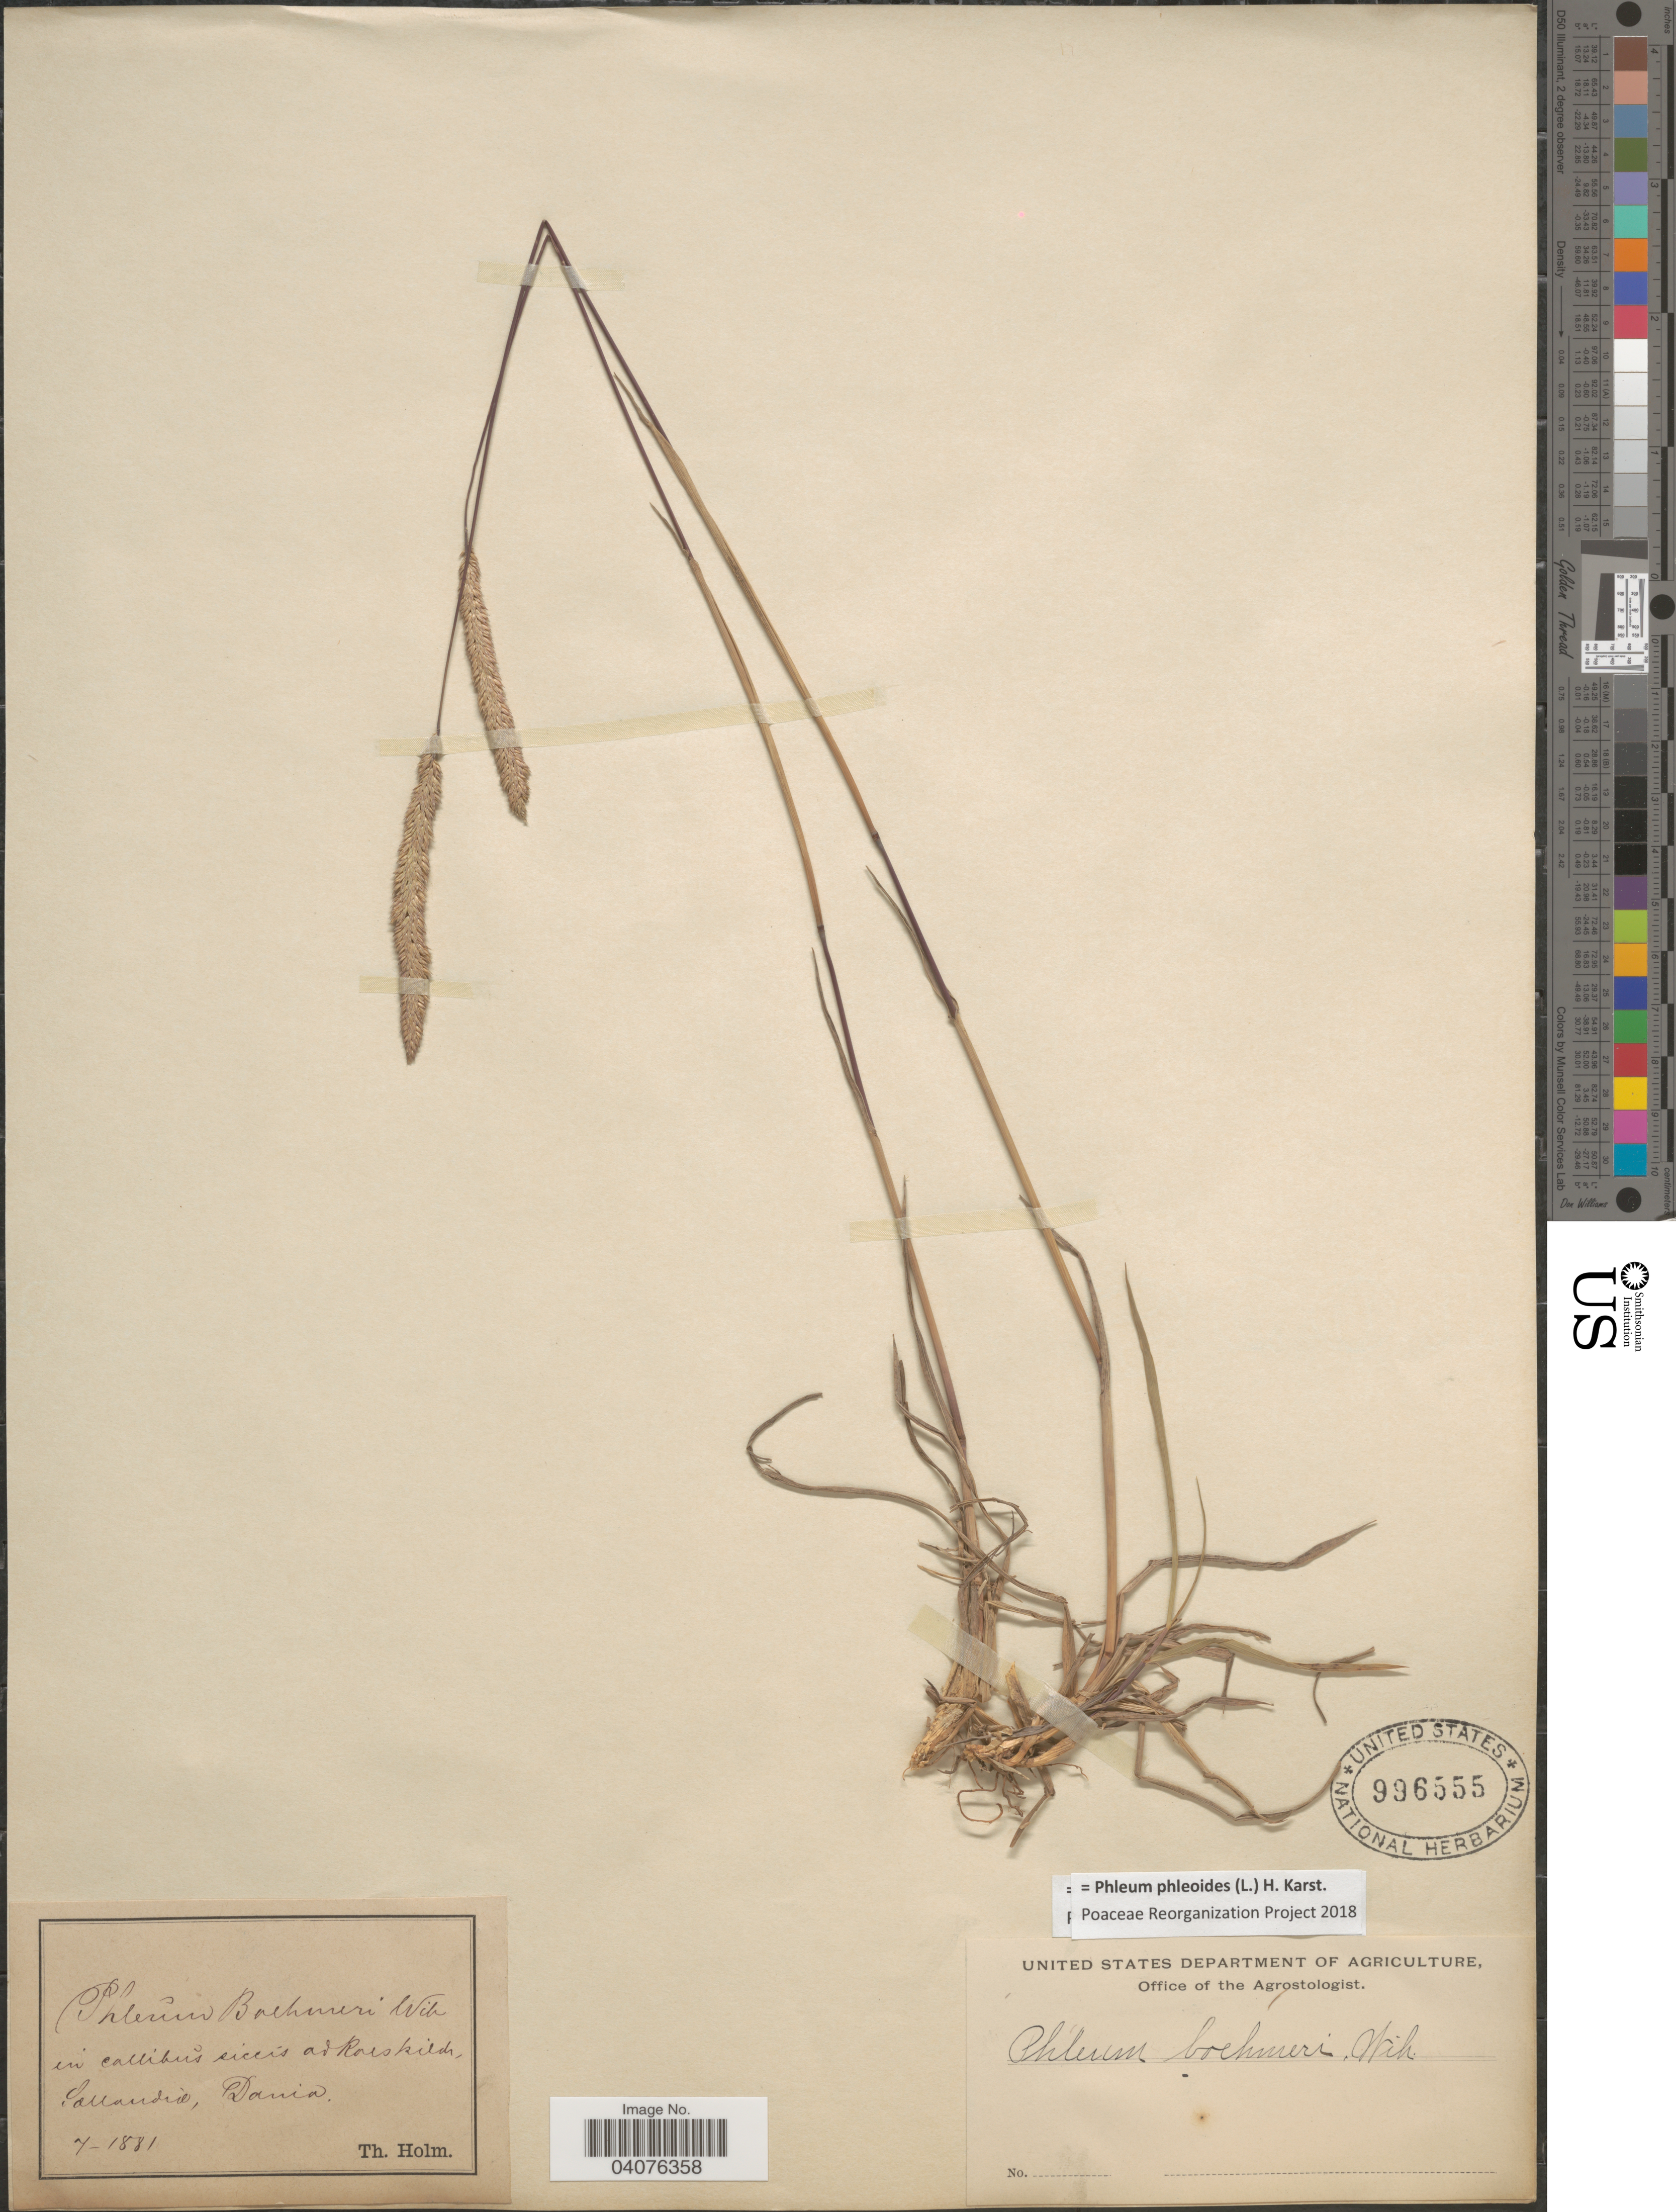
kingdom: Plantae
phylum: Tracheophyta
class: Liliopsida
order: Poales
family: Poaceae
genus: Phleum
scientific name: Phleum phleoides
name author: (L.) H. Karst.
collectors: T. Holm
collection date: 1881-07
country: Denmark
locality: In collibus siccis ad Roskilde, Sallandia. Dania.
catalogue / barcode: US 996555